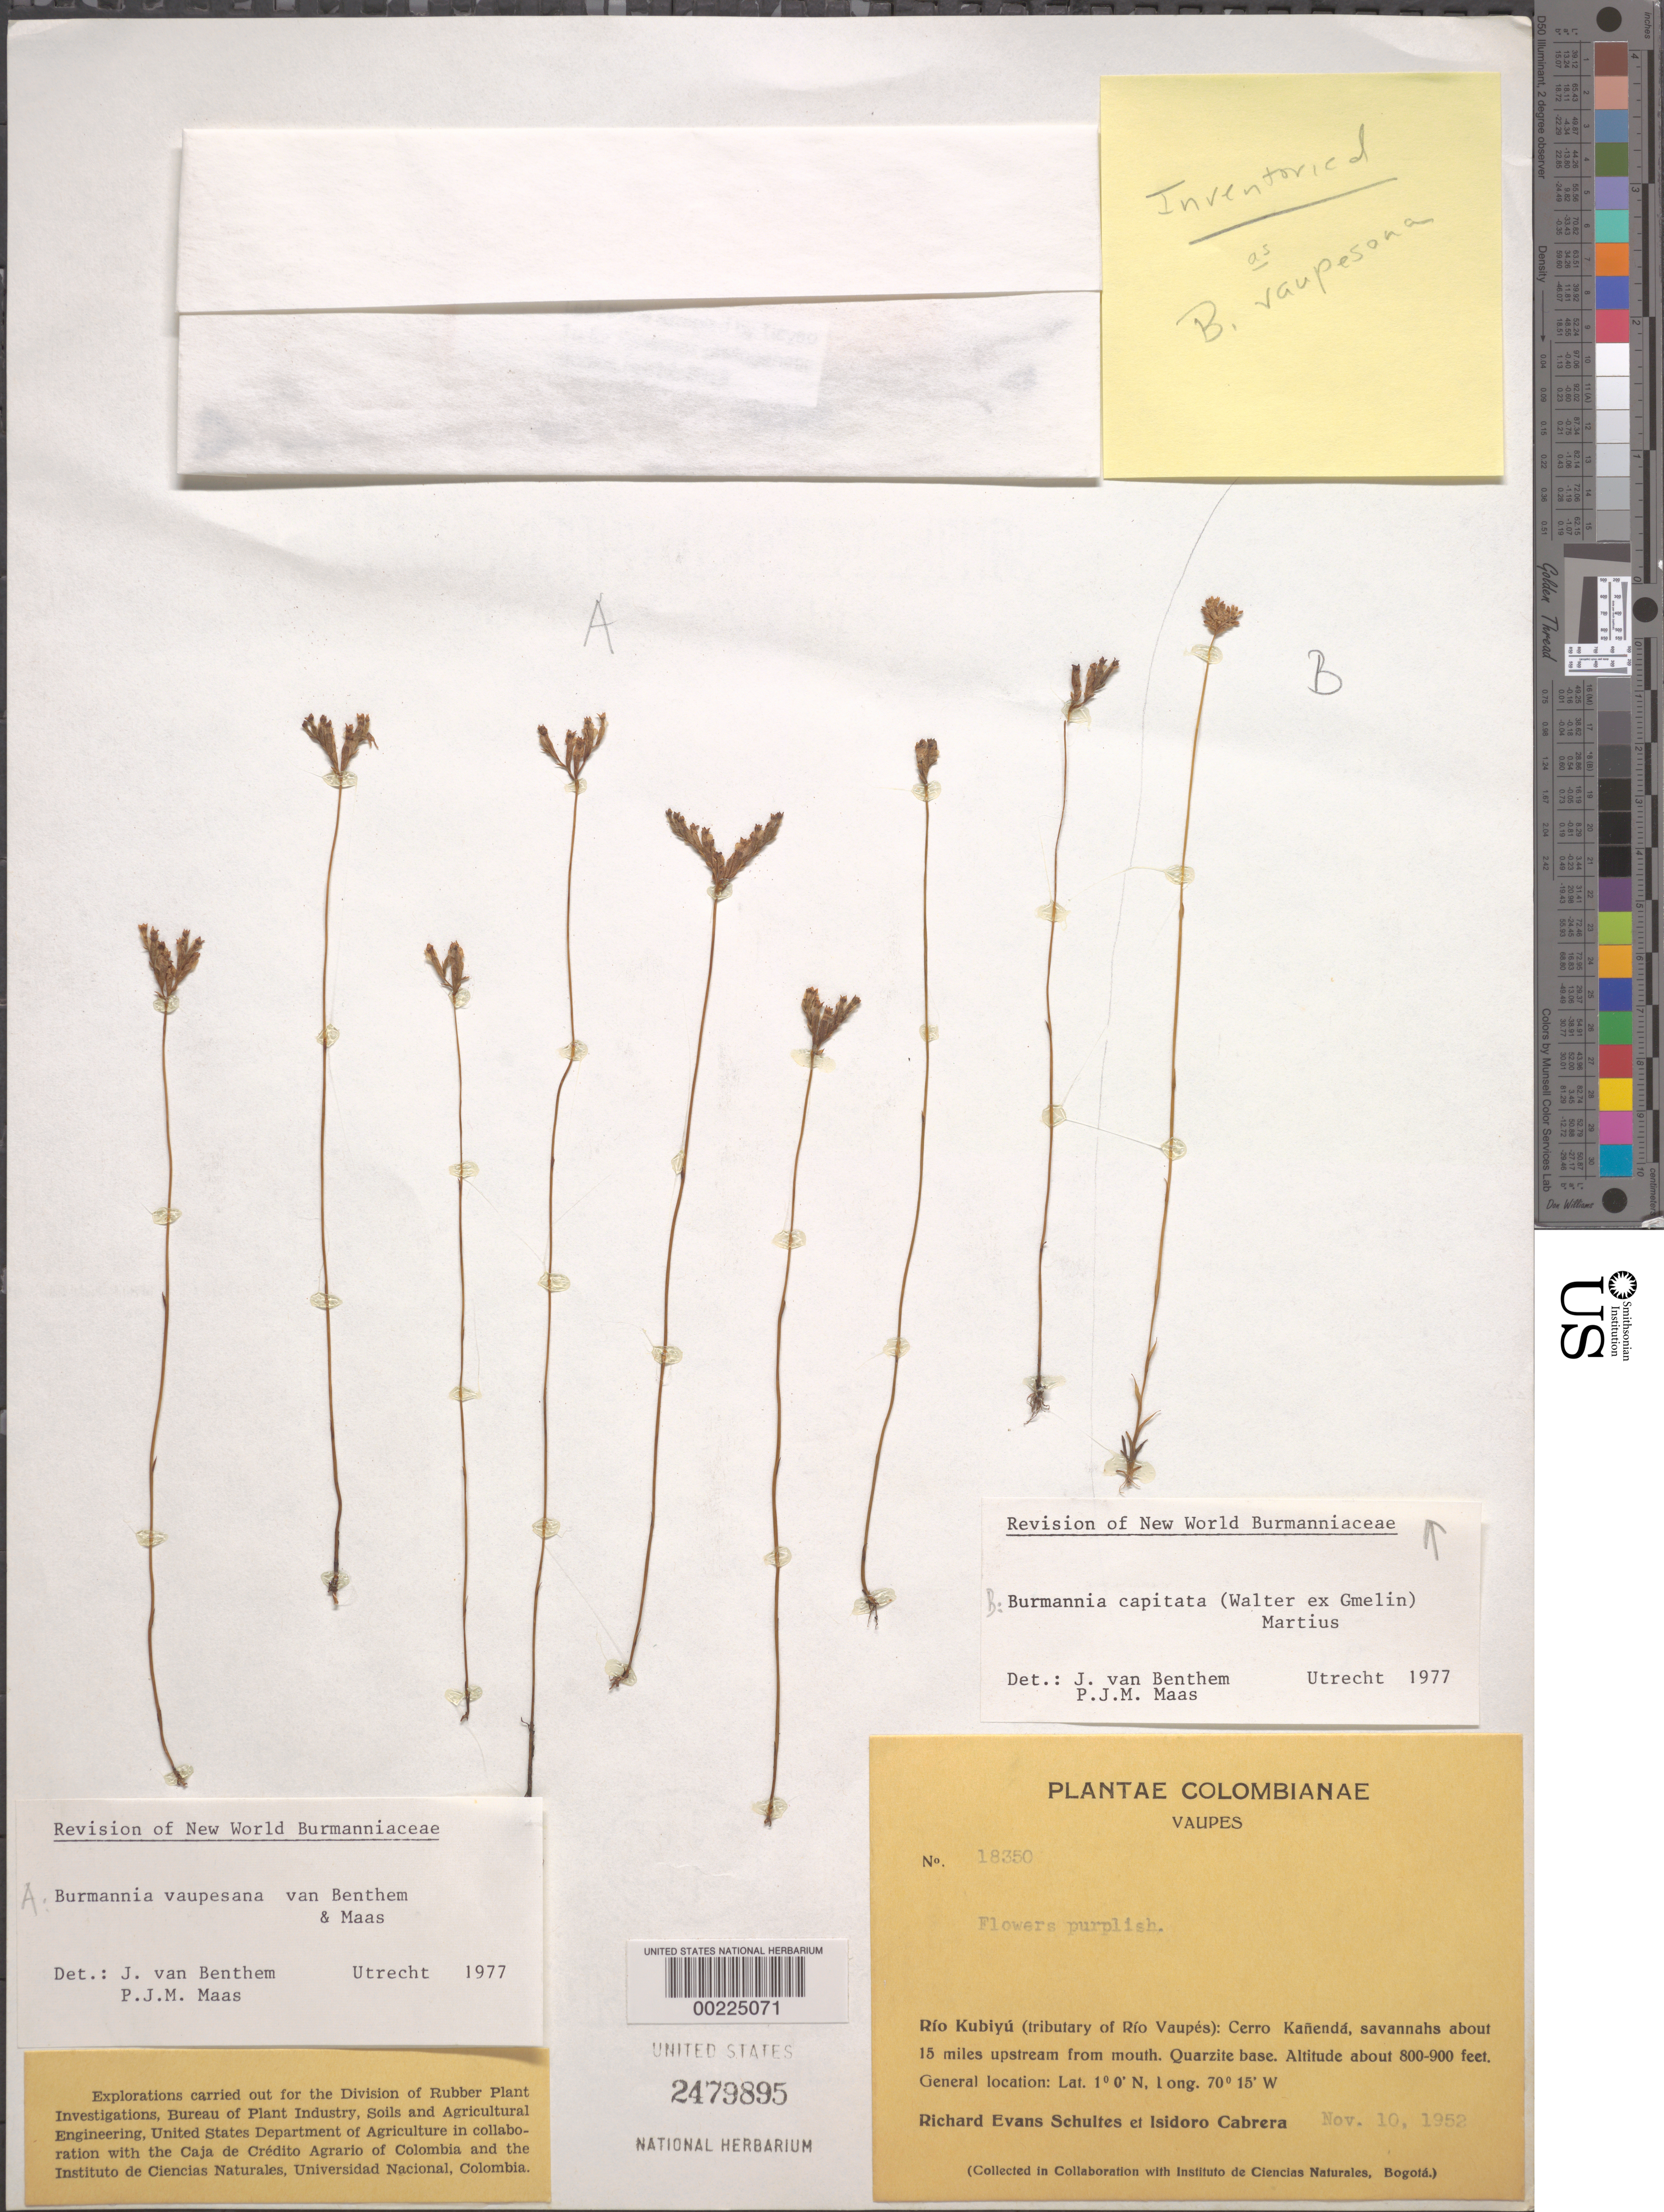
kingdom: Plantae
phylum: Tracheophyta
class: Liliopsida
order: Dioscoreales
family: Burmanniaceae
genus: Burmannia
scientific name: Burmannia vaupesana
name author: Benthem & Maas in Maas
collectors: R. E. Schultes & I. Cabrera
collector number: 18350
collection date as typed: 10 Nov 1952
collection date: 1952-11-10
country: Colombia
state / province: Vaupés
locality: Rio Kubiyu (tributary of Rio Vaupes) Cerro Kanenda; 15 mi upstream from mouth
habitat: Quarzite base; savanna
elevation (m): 244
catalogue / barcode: US 2479895